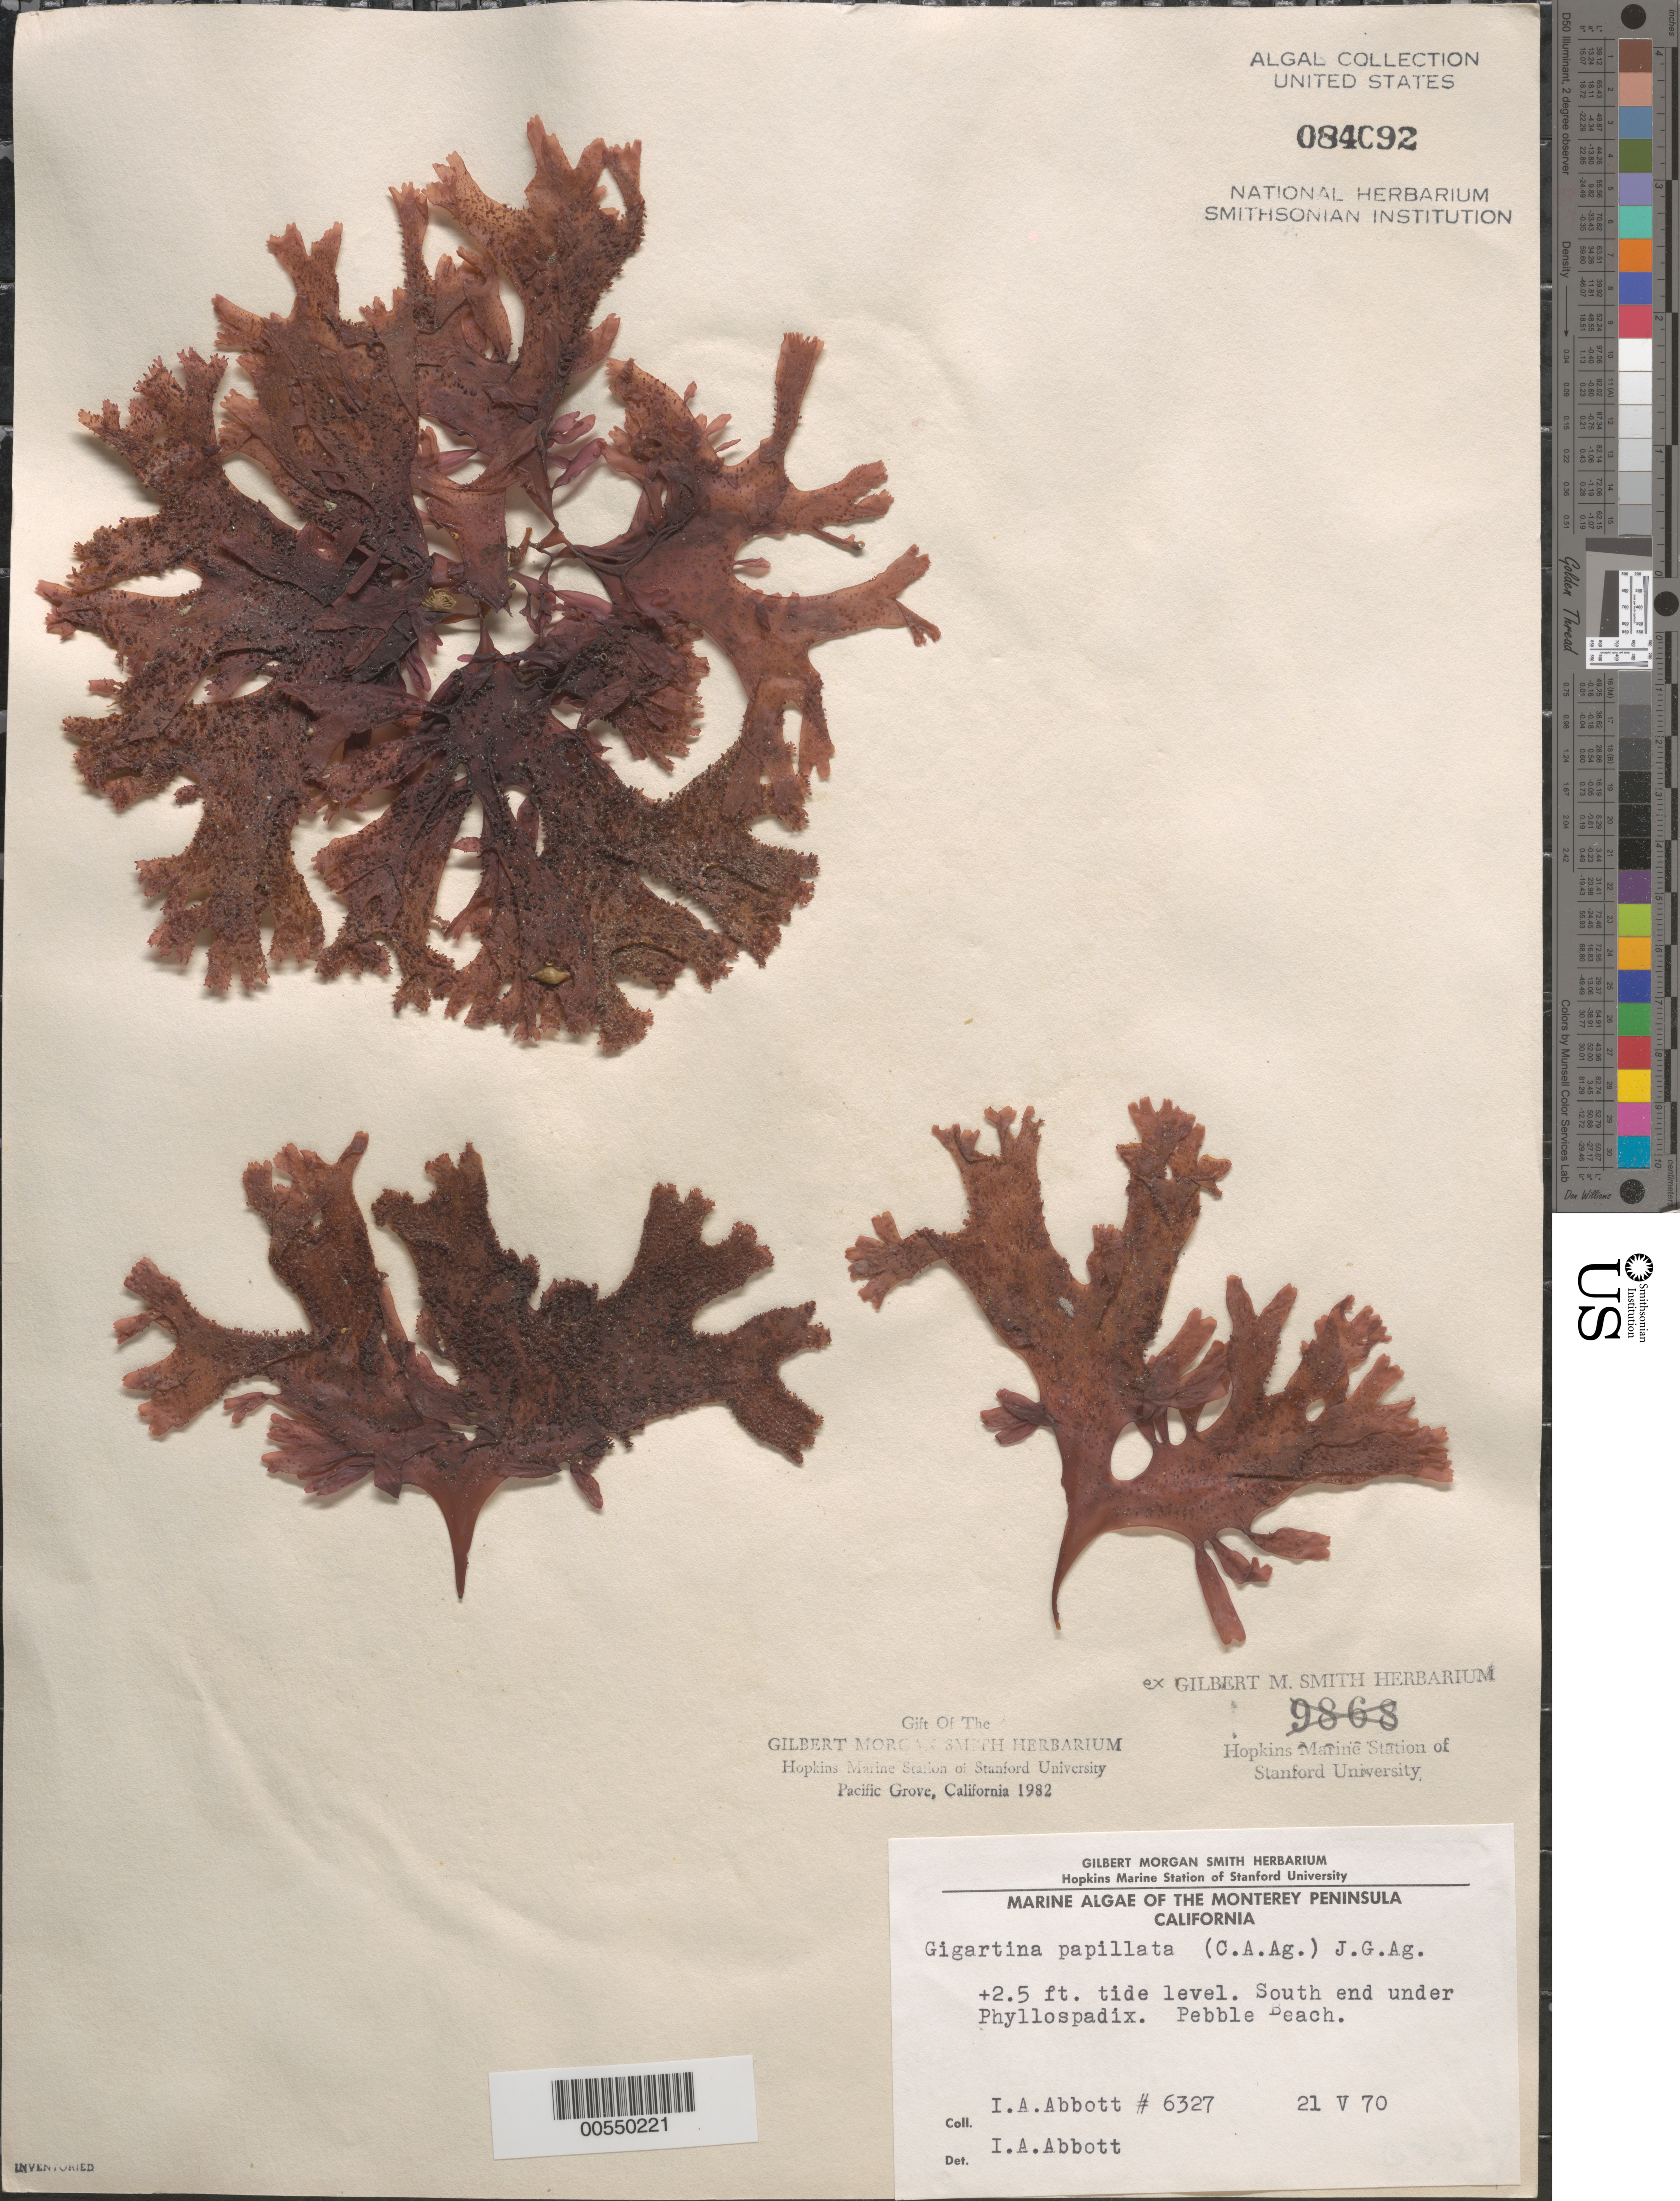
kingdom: Plantae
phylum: Rhodophyta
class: Florideophyceae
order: Gigartinales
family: Phyllophoraceae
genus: Mastocarpus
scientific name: Mastocarpus papillatus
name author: (C. Agardh) Kütz.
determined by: Algae name updating Project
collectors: I. A. Abbott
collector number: IAA 6327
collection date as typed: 21 May 1970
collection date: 1970-05-21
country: United States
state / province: California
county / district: Monterey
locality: Pebble Beach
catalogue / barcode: US 84092